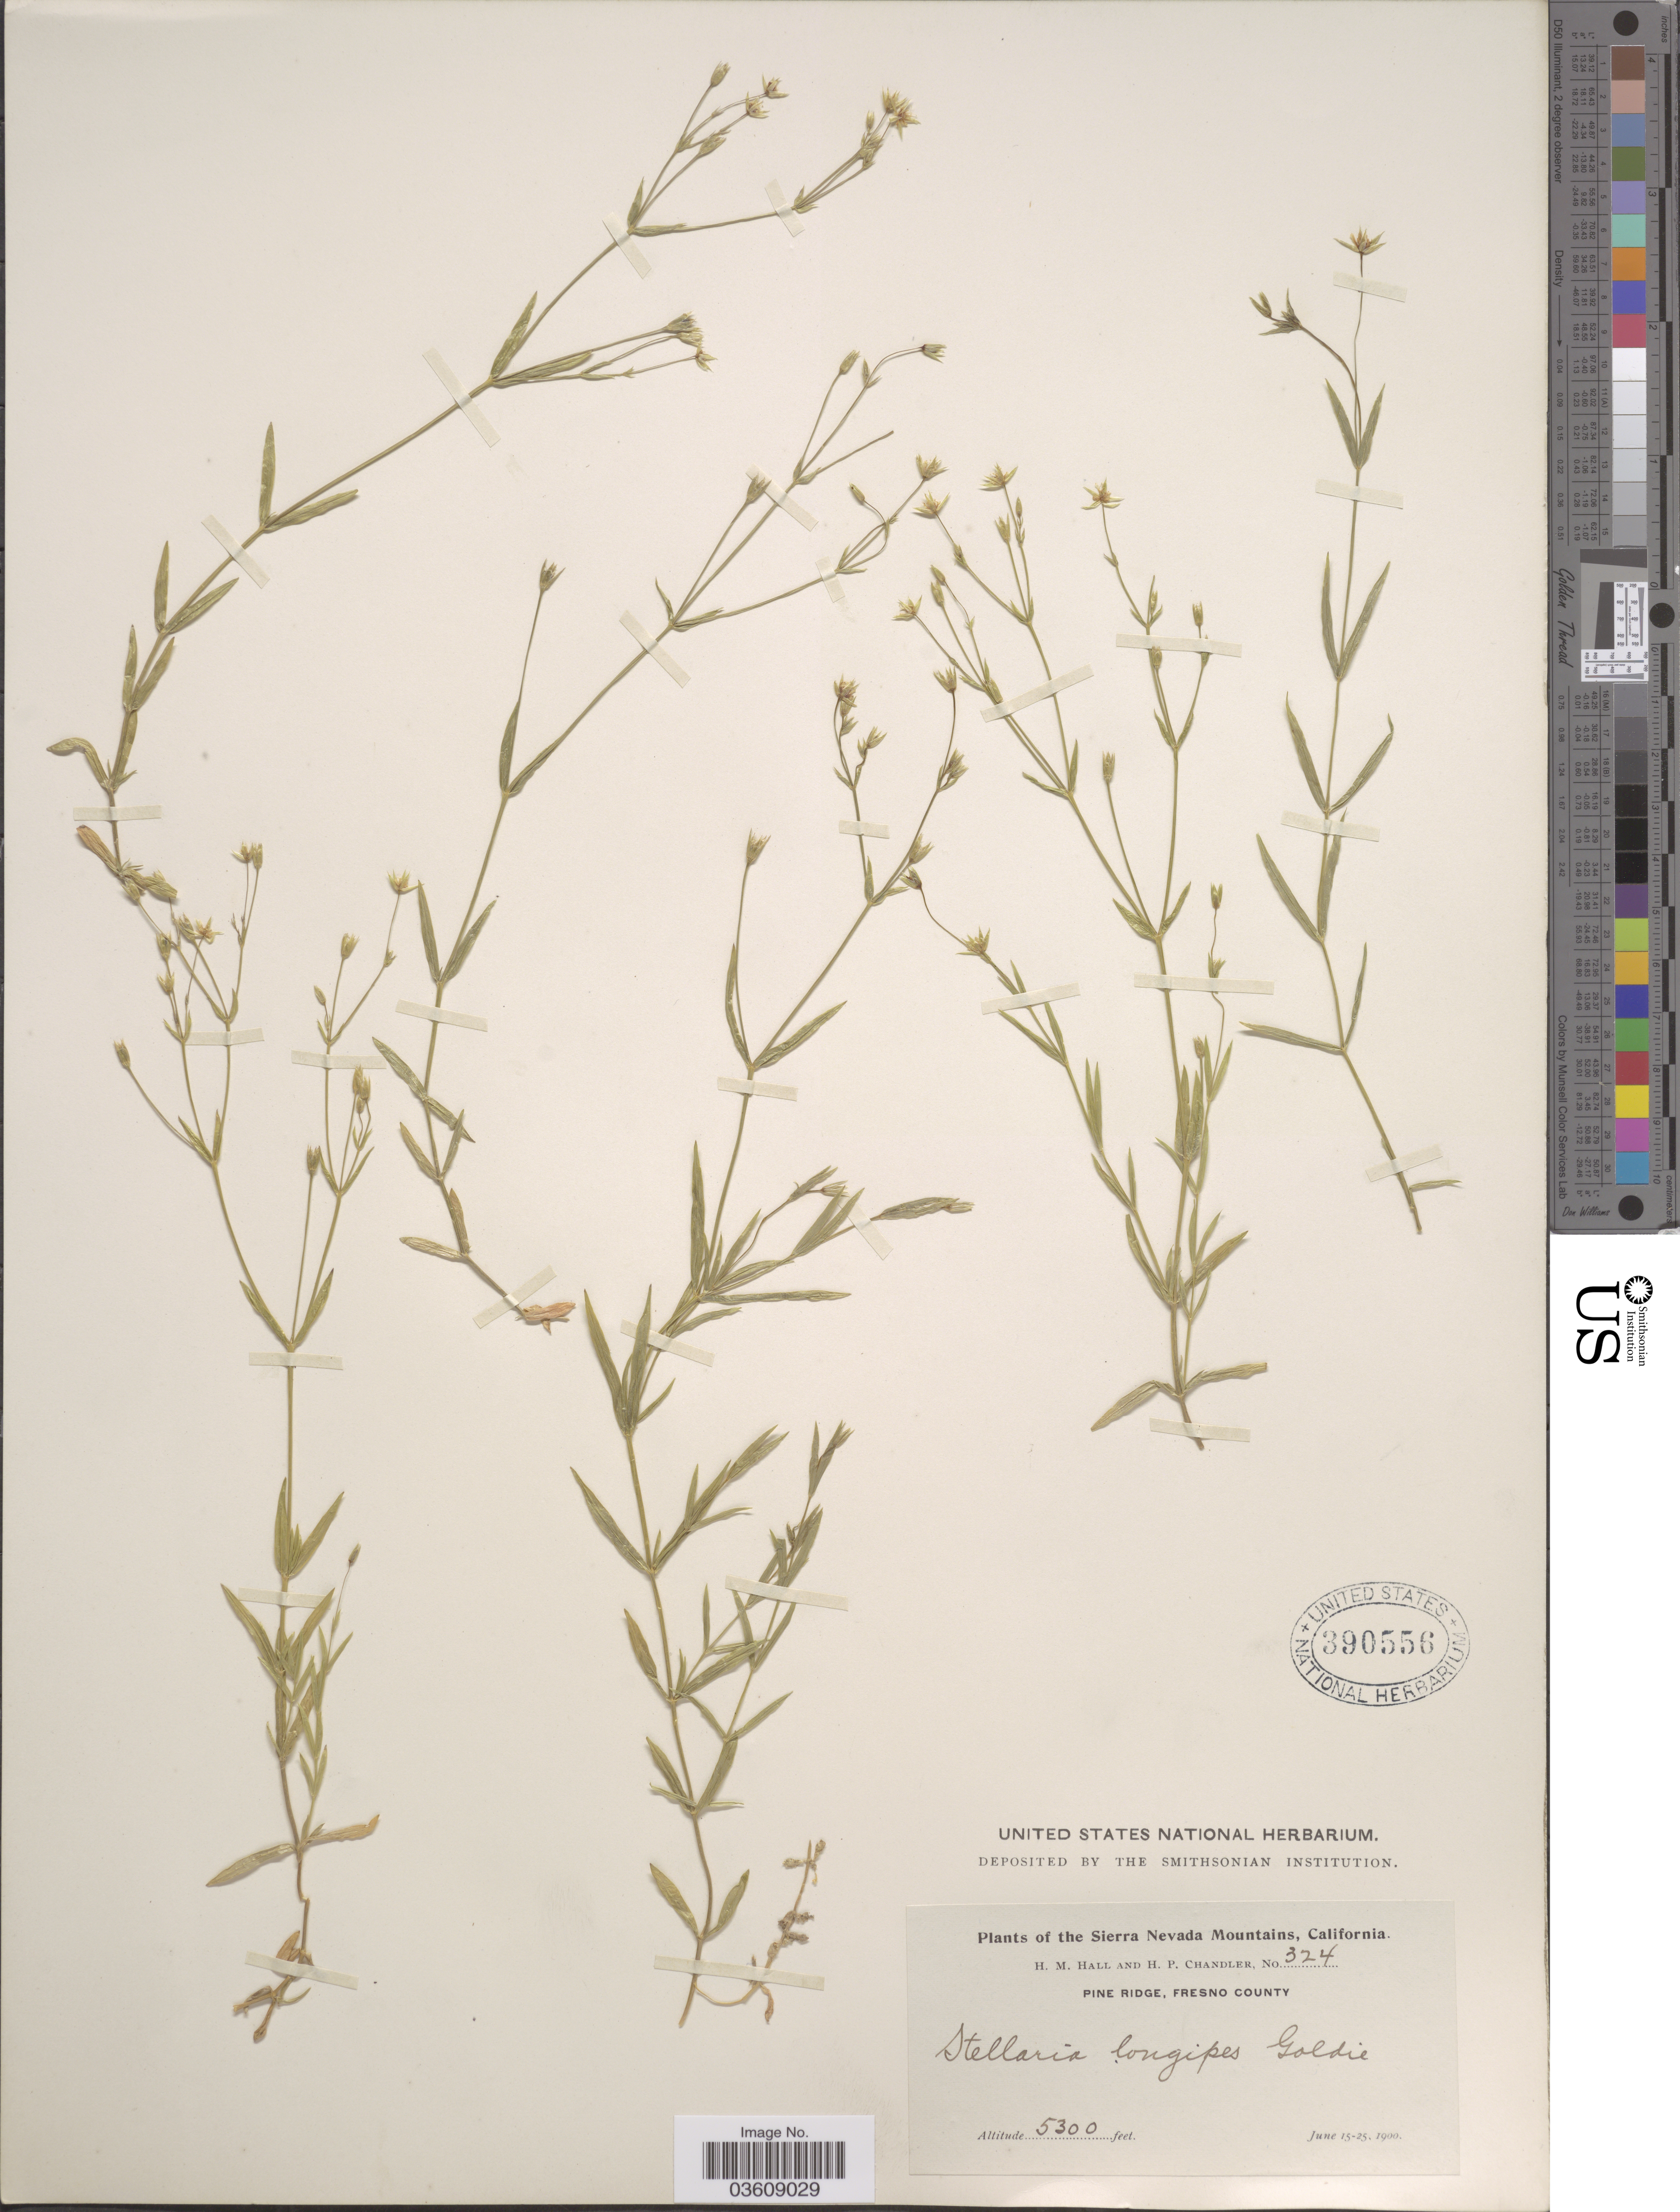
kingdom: Plantae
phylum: Tracheophyta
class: Magnoliopsida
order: Caryophyllales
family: Caryophyllaceae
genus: Stellaria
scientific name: Stellaria longipes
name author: Goldie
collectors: H. M. Hall & H. Chandler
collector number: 324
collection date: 1900-06-15/1900-06-25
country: United States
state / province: California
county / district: Fresno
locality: Sierra Nevada Mountains. Pine Ridge, Fresno County.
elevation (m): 1615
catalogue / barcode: US 390556